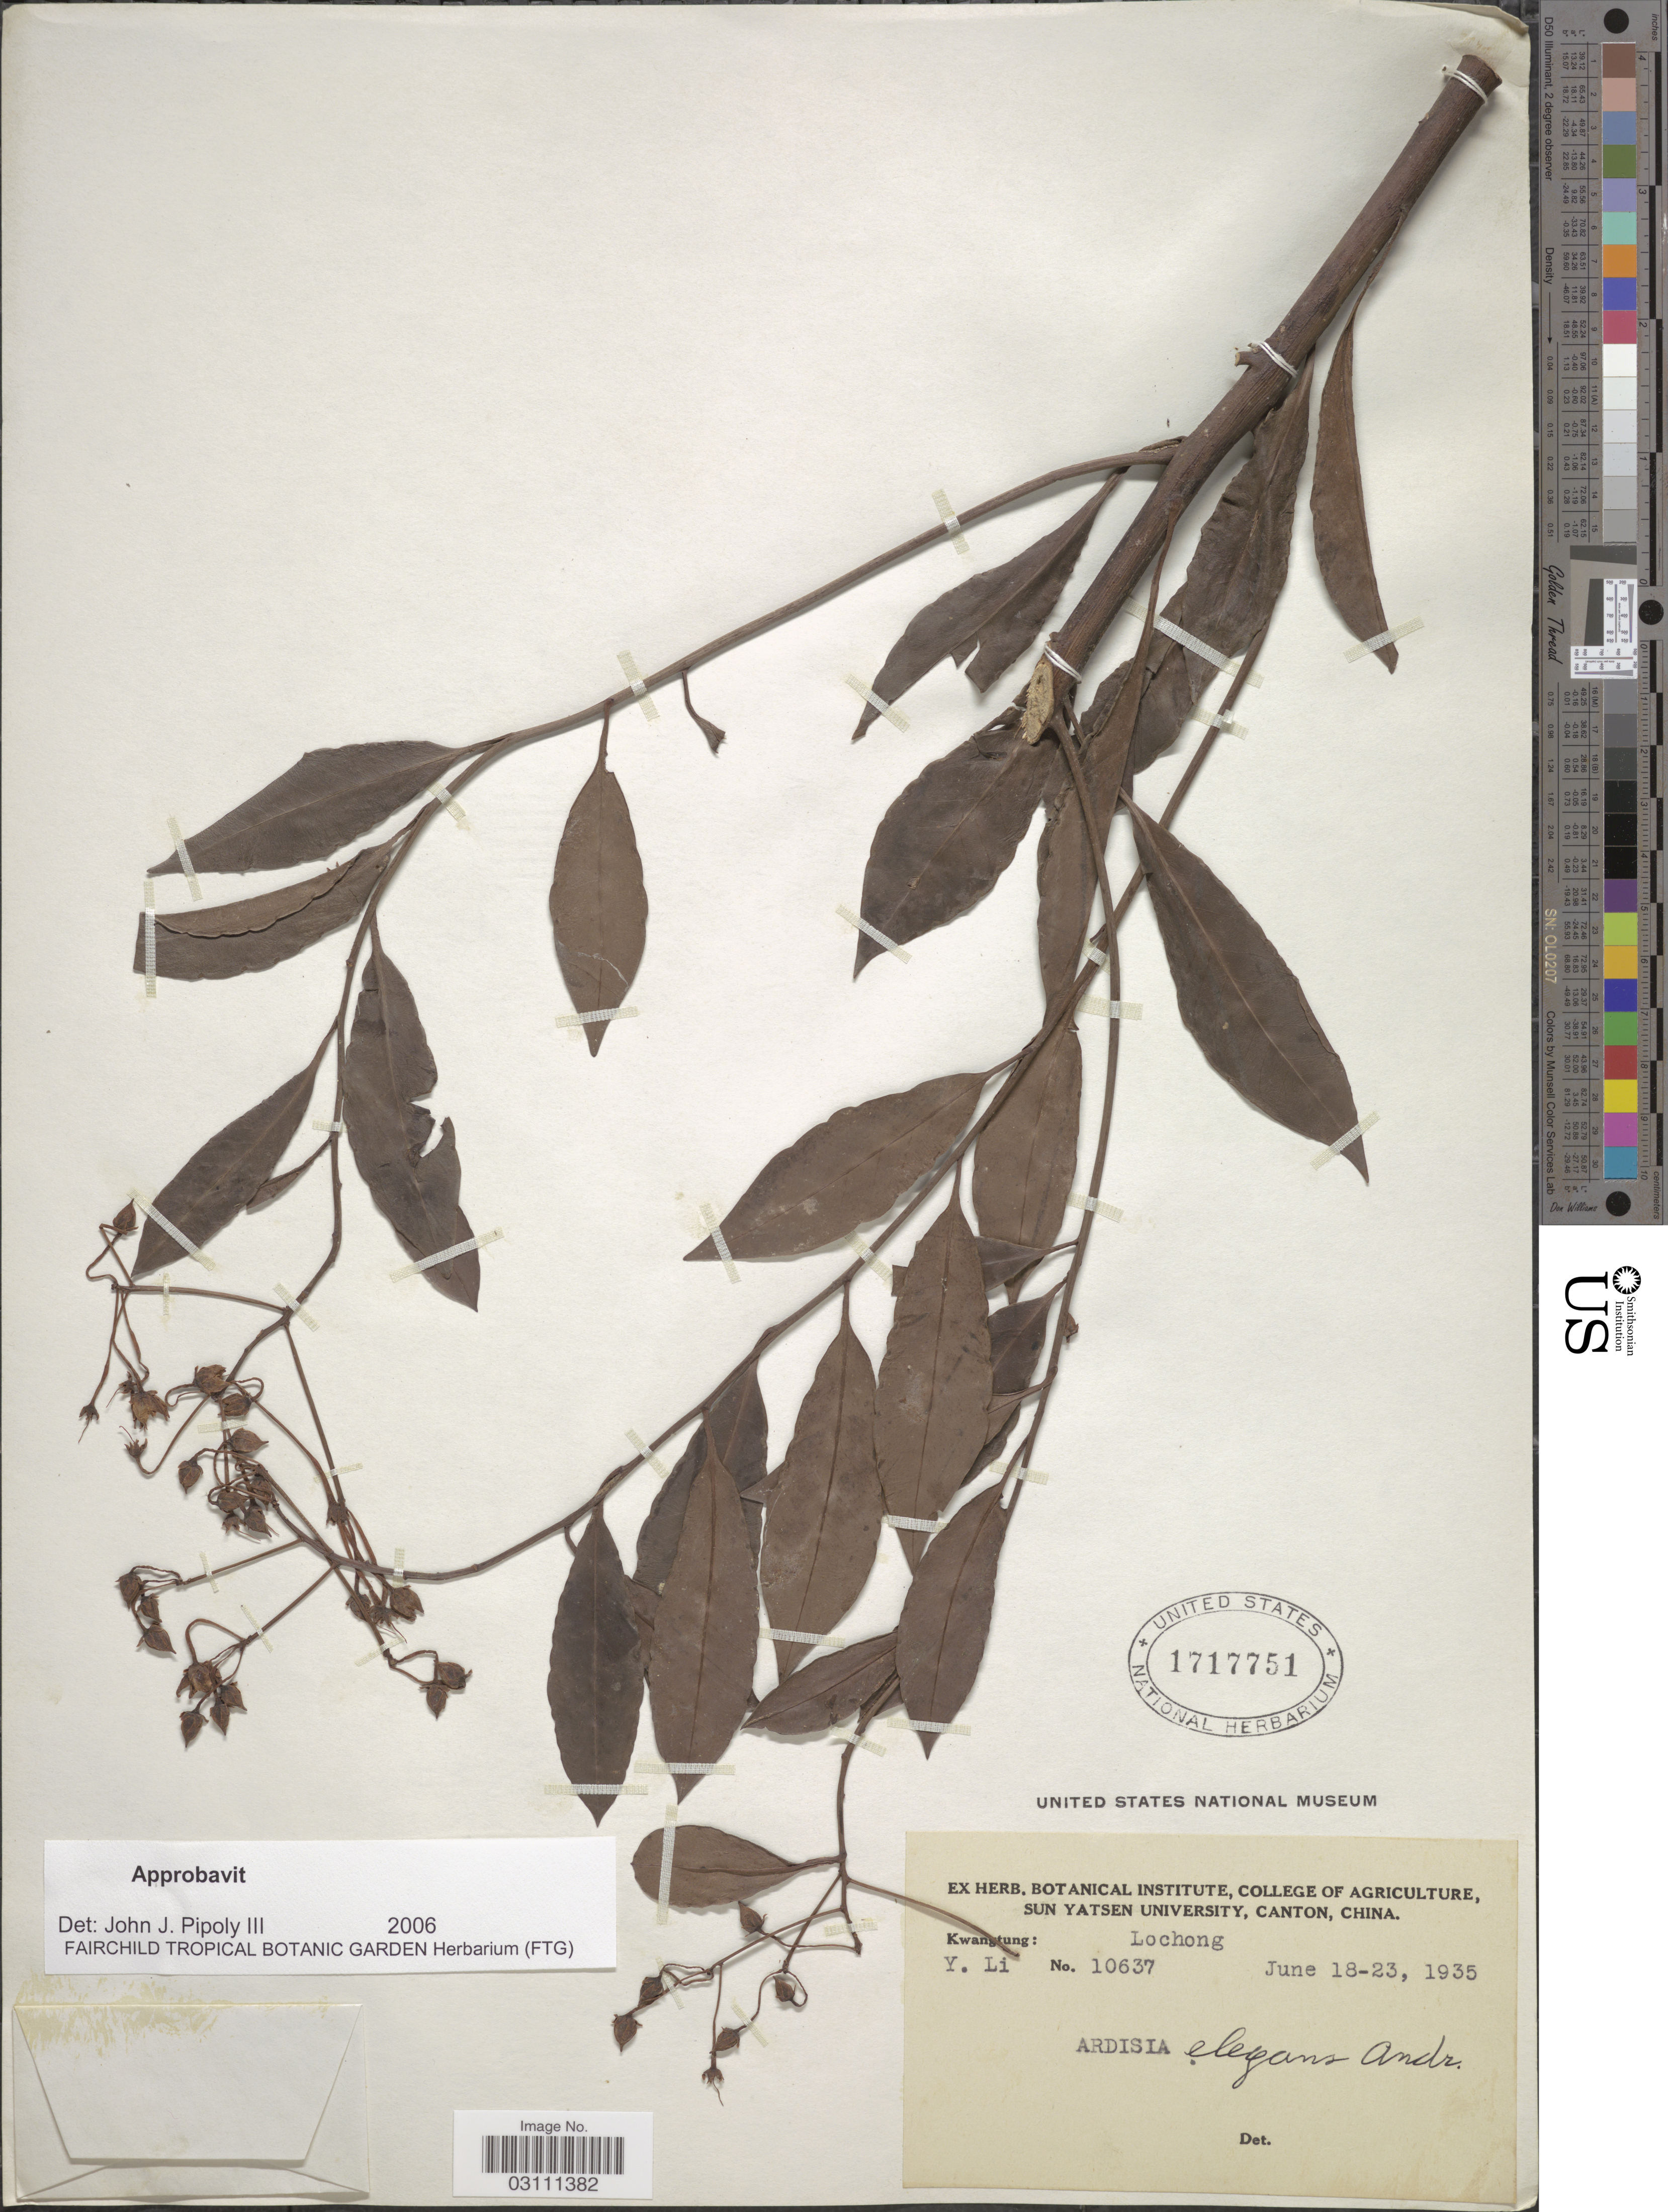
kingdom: Plantae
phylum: Tracheophyta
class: Magnoliopsida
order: Ericales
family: Primulaceae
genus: Ardisia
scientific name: Ardisia elegans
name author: Andrews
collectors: Y. Li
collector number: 10637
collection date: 1935-06-18/1935-06-23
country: China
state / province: Guangdong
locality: Kwangtung: Lochong.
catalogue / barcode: US 1717751